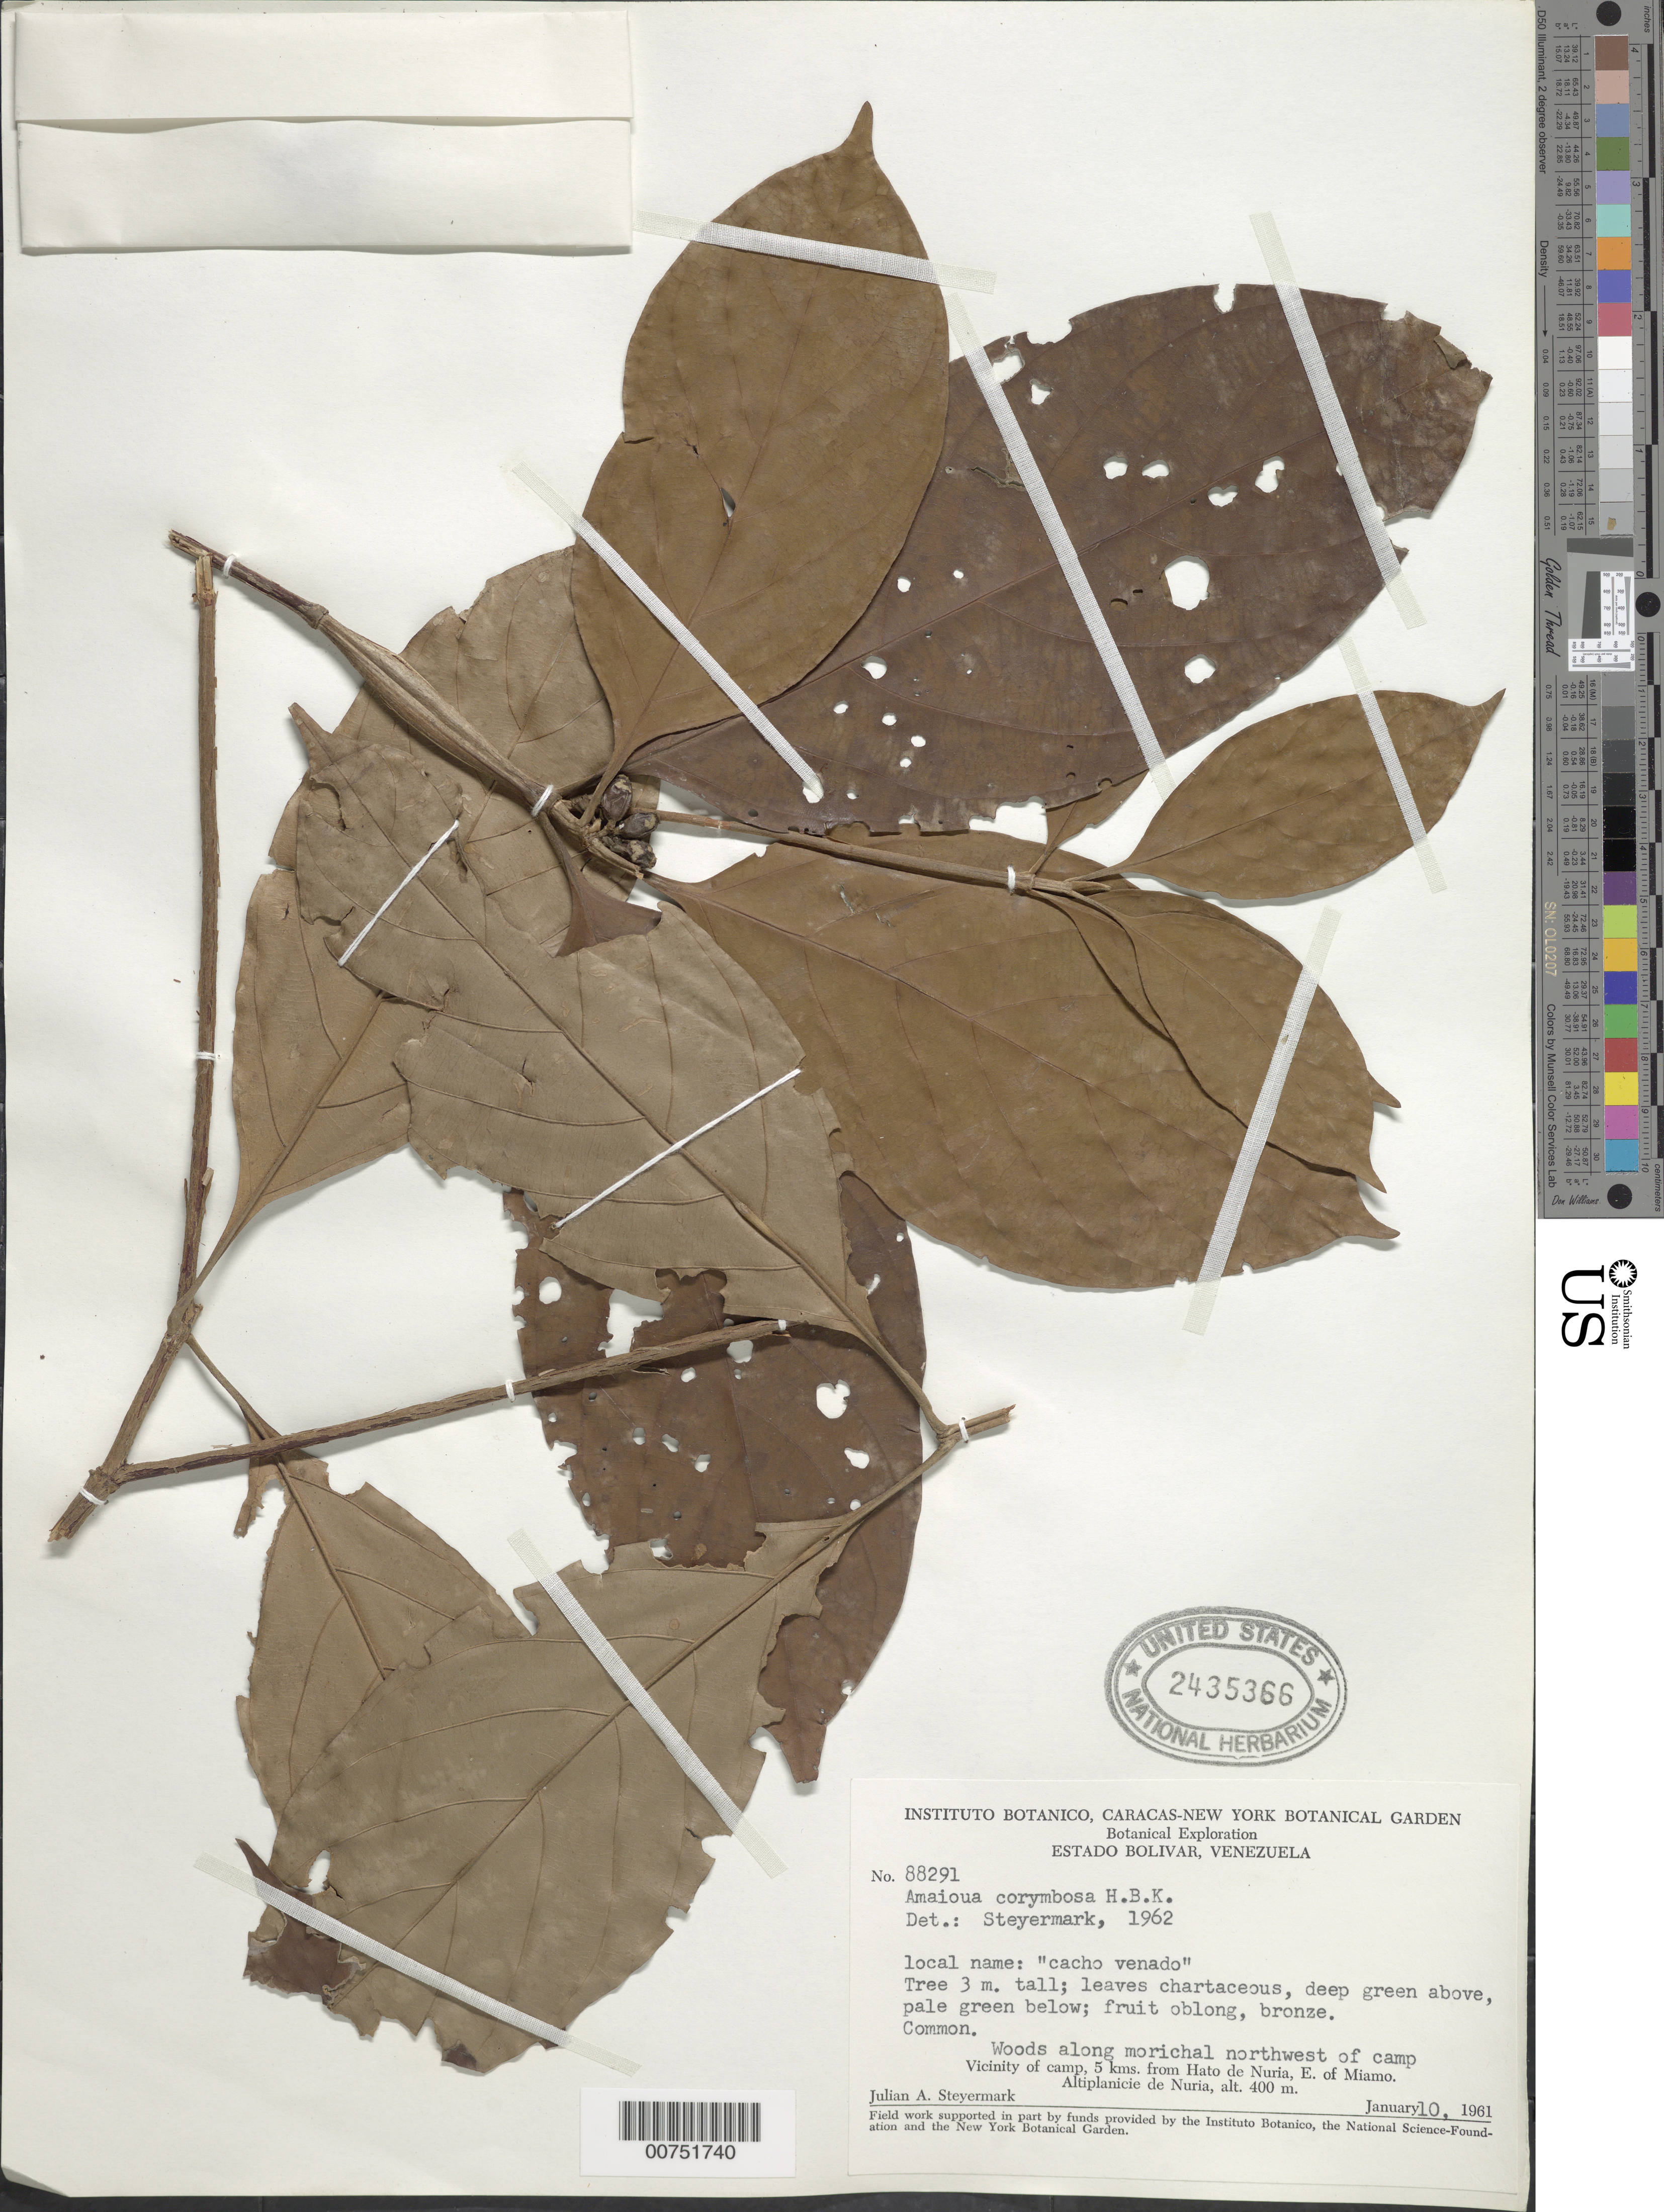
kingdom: Plantae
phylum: Tracheophyta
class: Magnoliopsida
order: Gentianales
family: Rubiaceae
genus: Amaioua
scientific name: Amaioua corymbosa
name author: Kunth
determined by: Steyermark, Julian A., (VEN)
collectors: J. Steyermark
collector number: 88291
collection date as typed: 10-Jan-61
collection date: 1961-01-10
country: Venezuela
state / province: Bolívar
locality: Hato de Nuria, 5 km from; E of Miamo, Altiplanicie de Nuria, vic of camp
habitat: Woods along morichal NW of camp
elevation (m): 400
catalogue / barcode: US 2435366